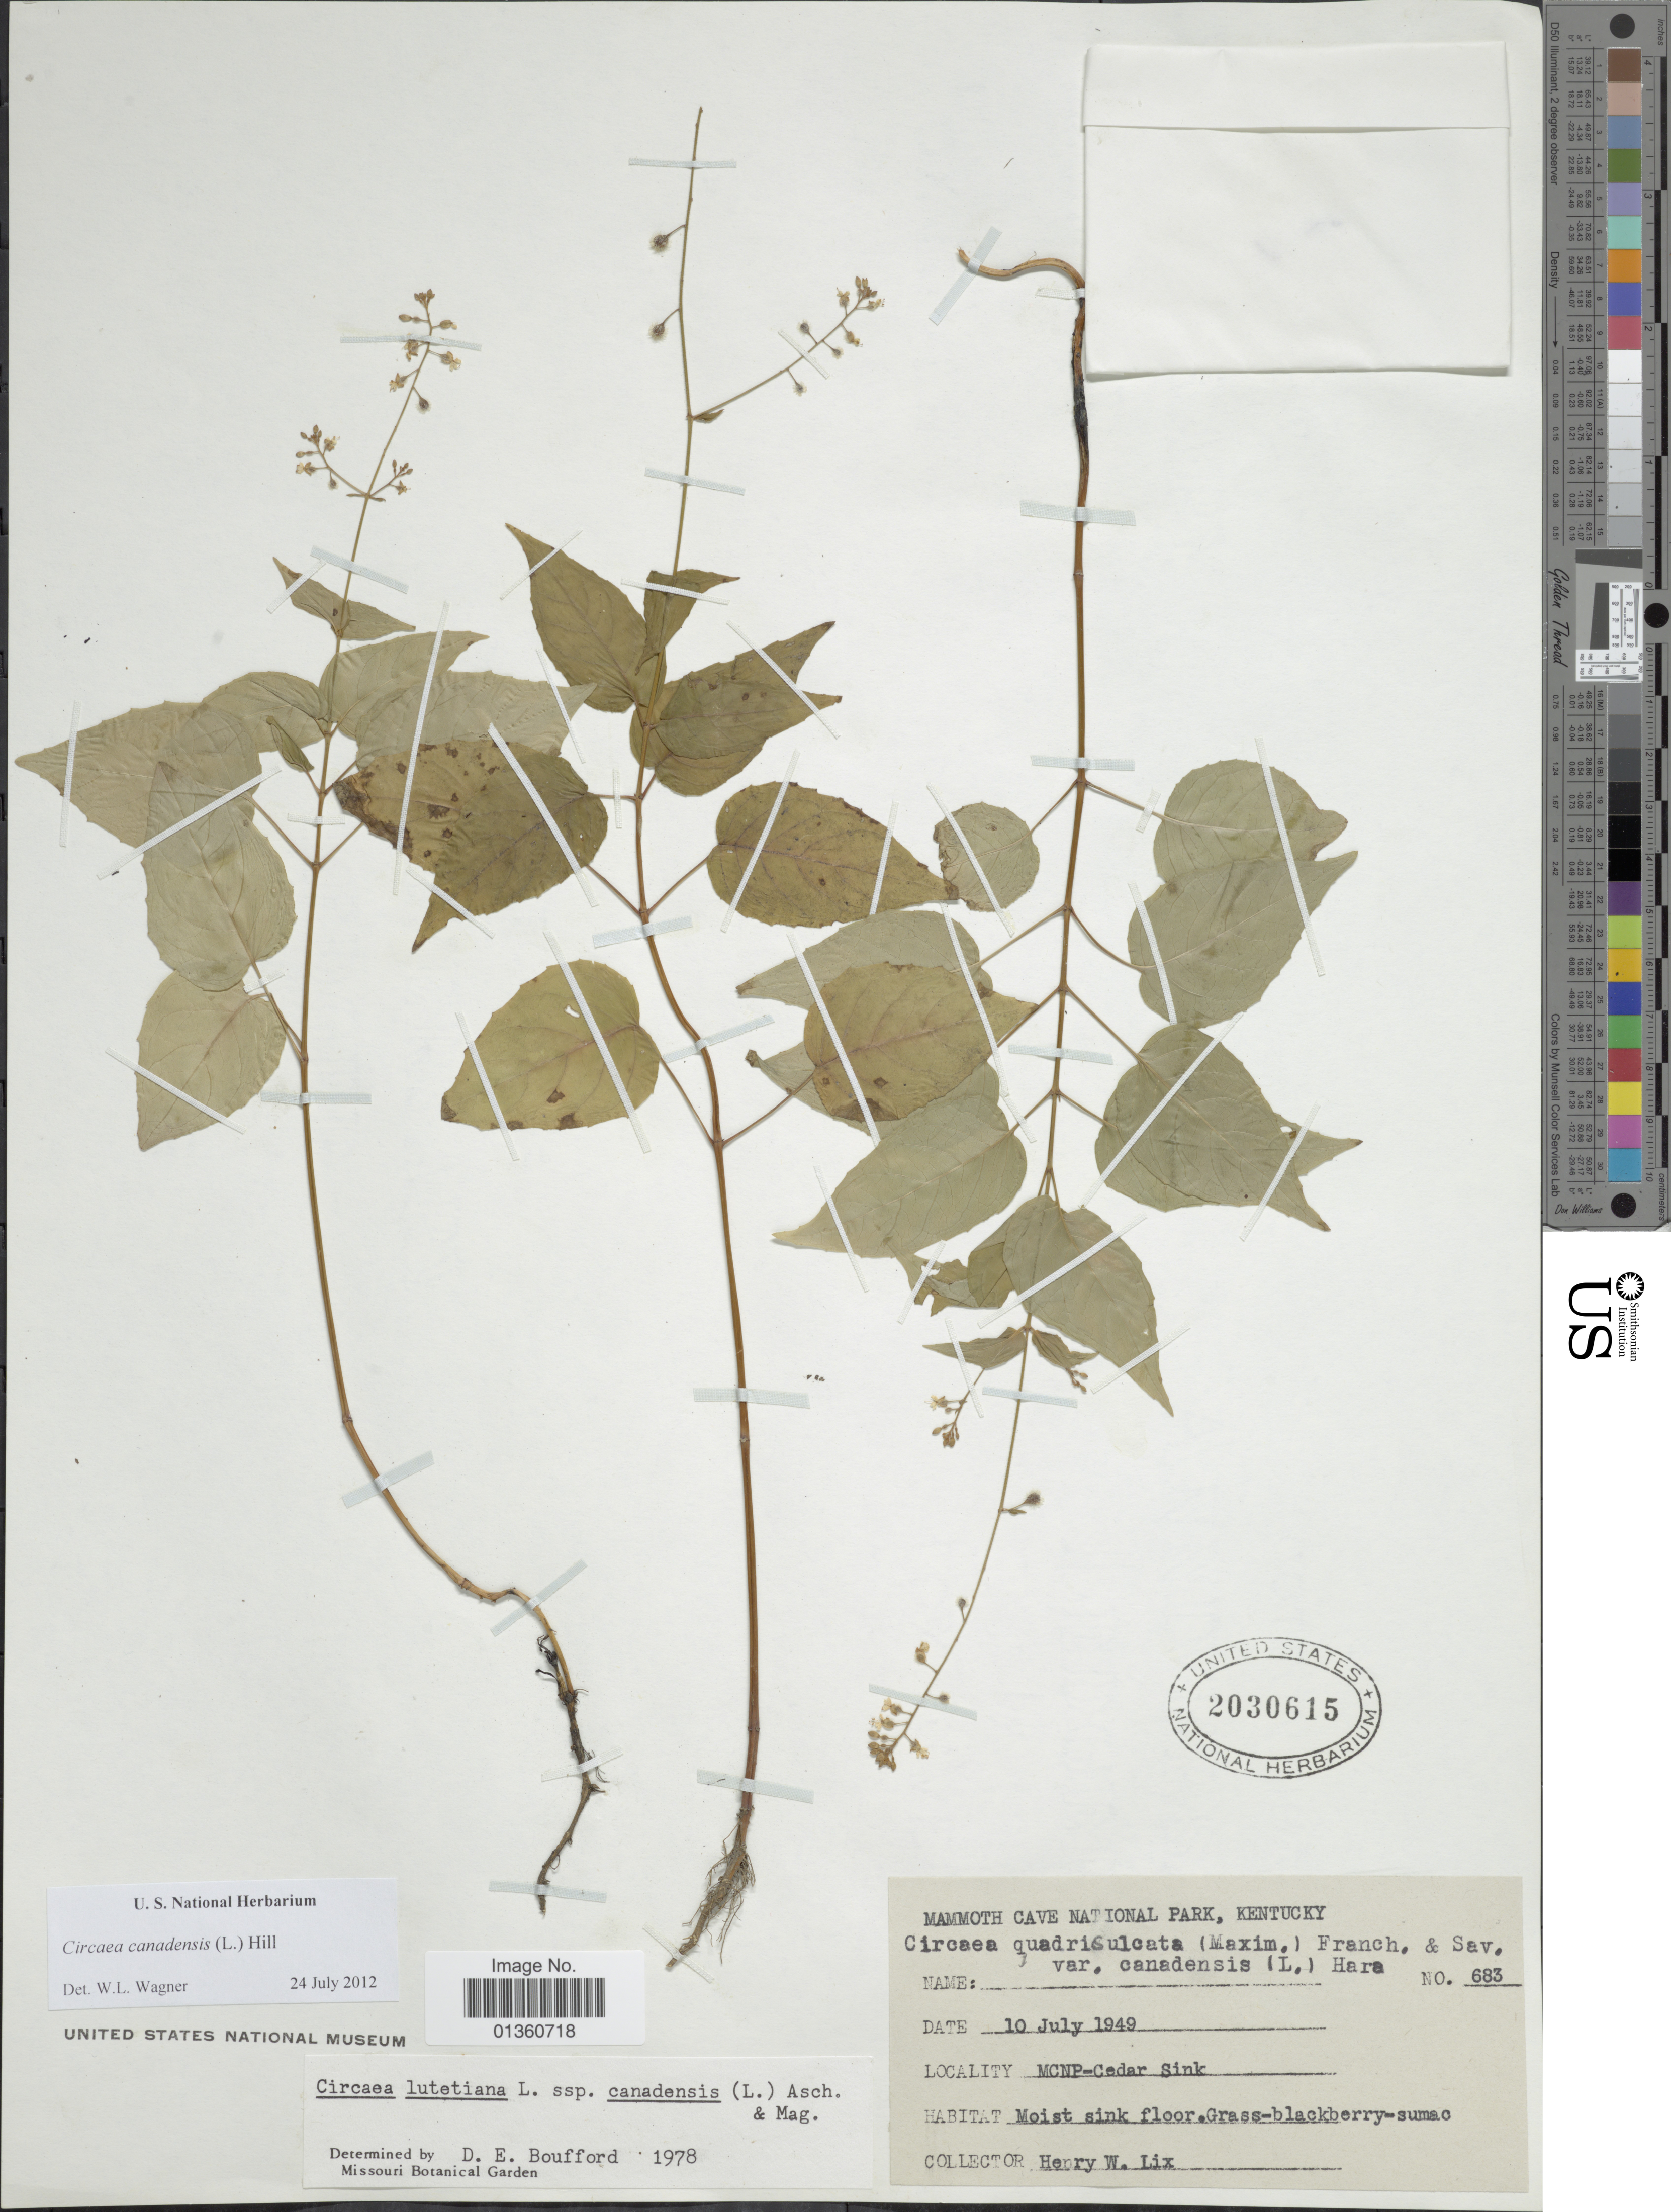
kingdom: Plantae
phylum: Tracheophyta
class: Magnoliopsida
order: Myrtales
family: Onagraceae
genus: Circaea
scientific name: Circaea canadensis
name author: (L.) Hill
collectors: H. W. Lix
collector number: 683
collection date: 1949-07-10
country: United States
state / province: Kentucky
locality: Mammoth Cave National Park. Cedar Sink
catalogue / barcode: US 2030615